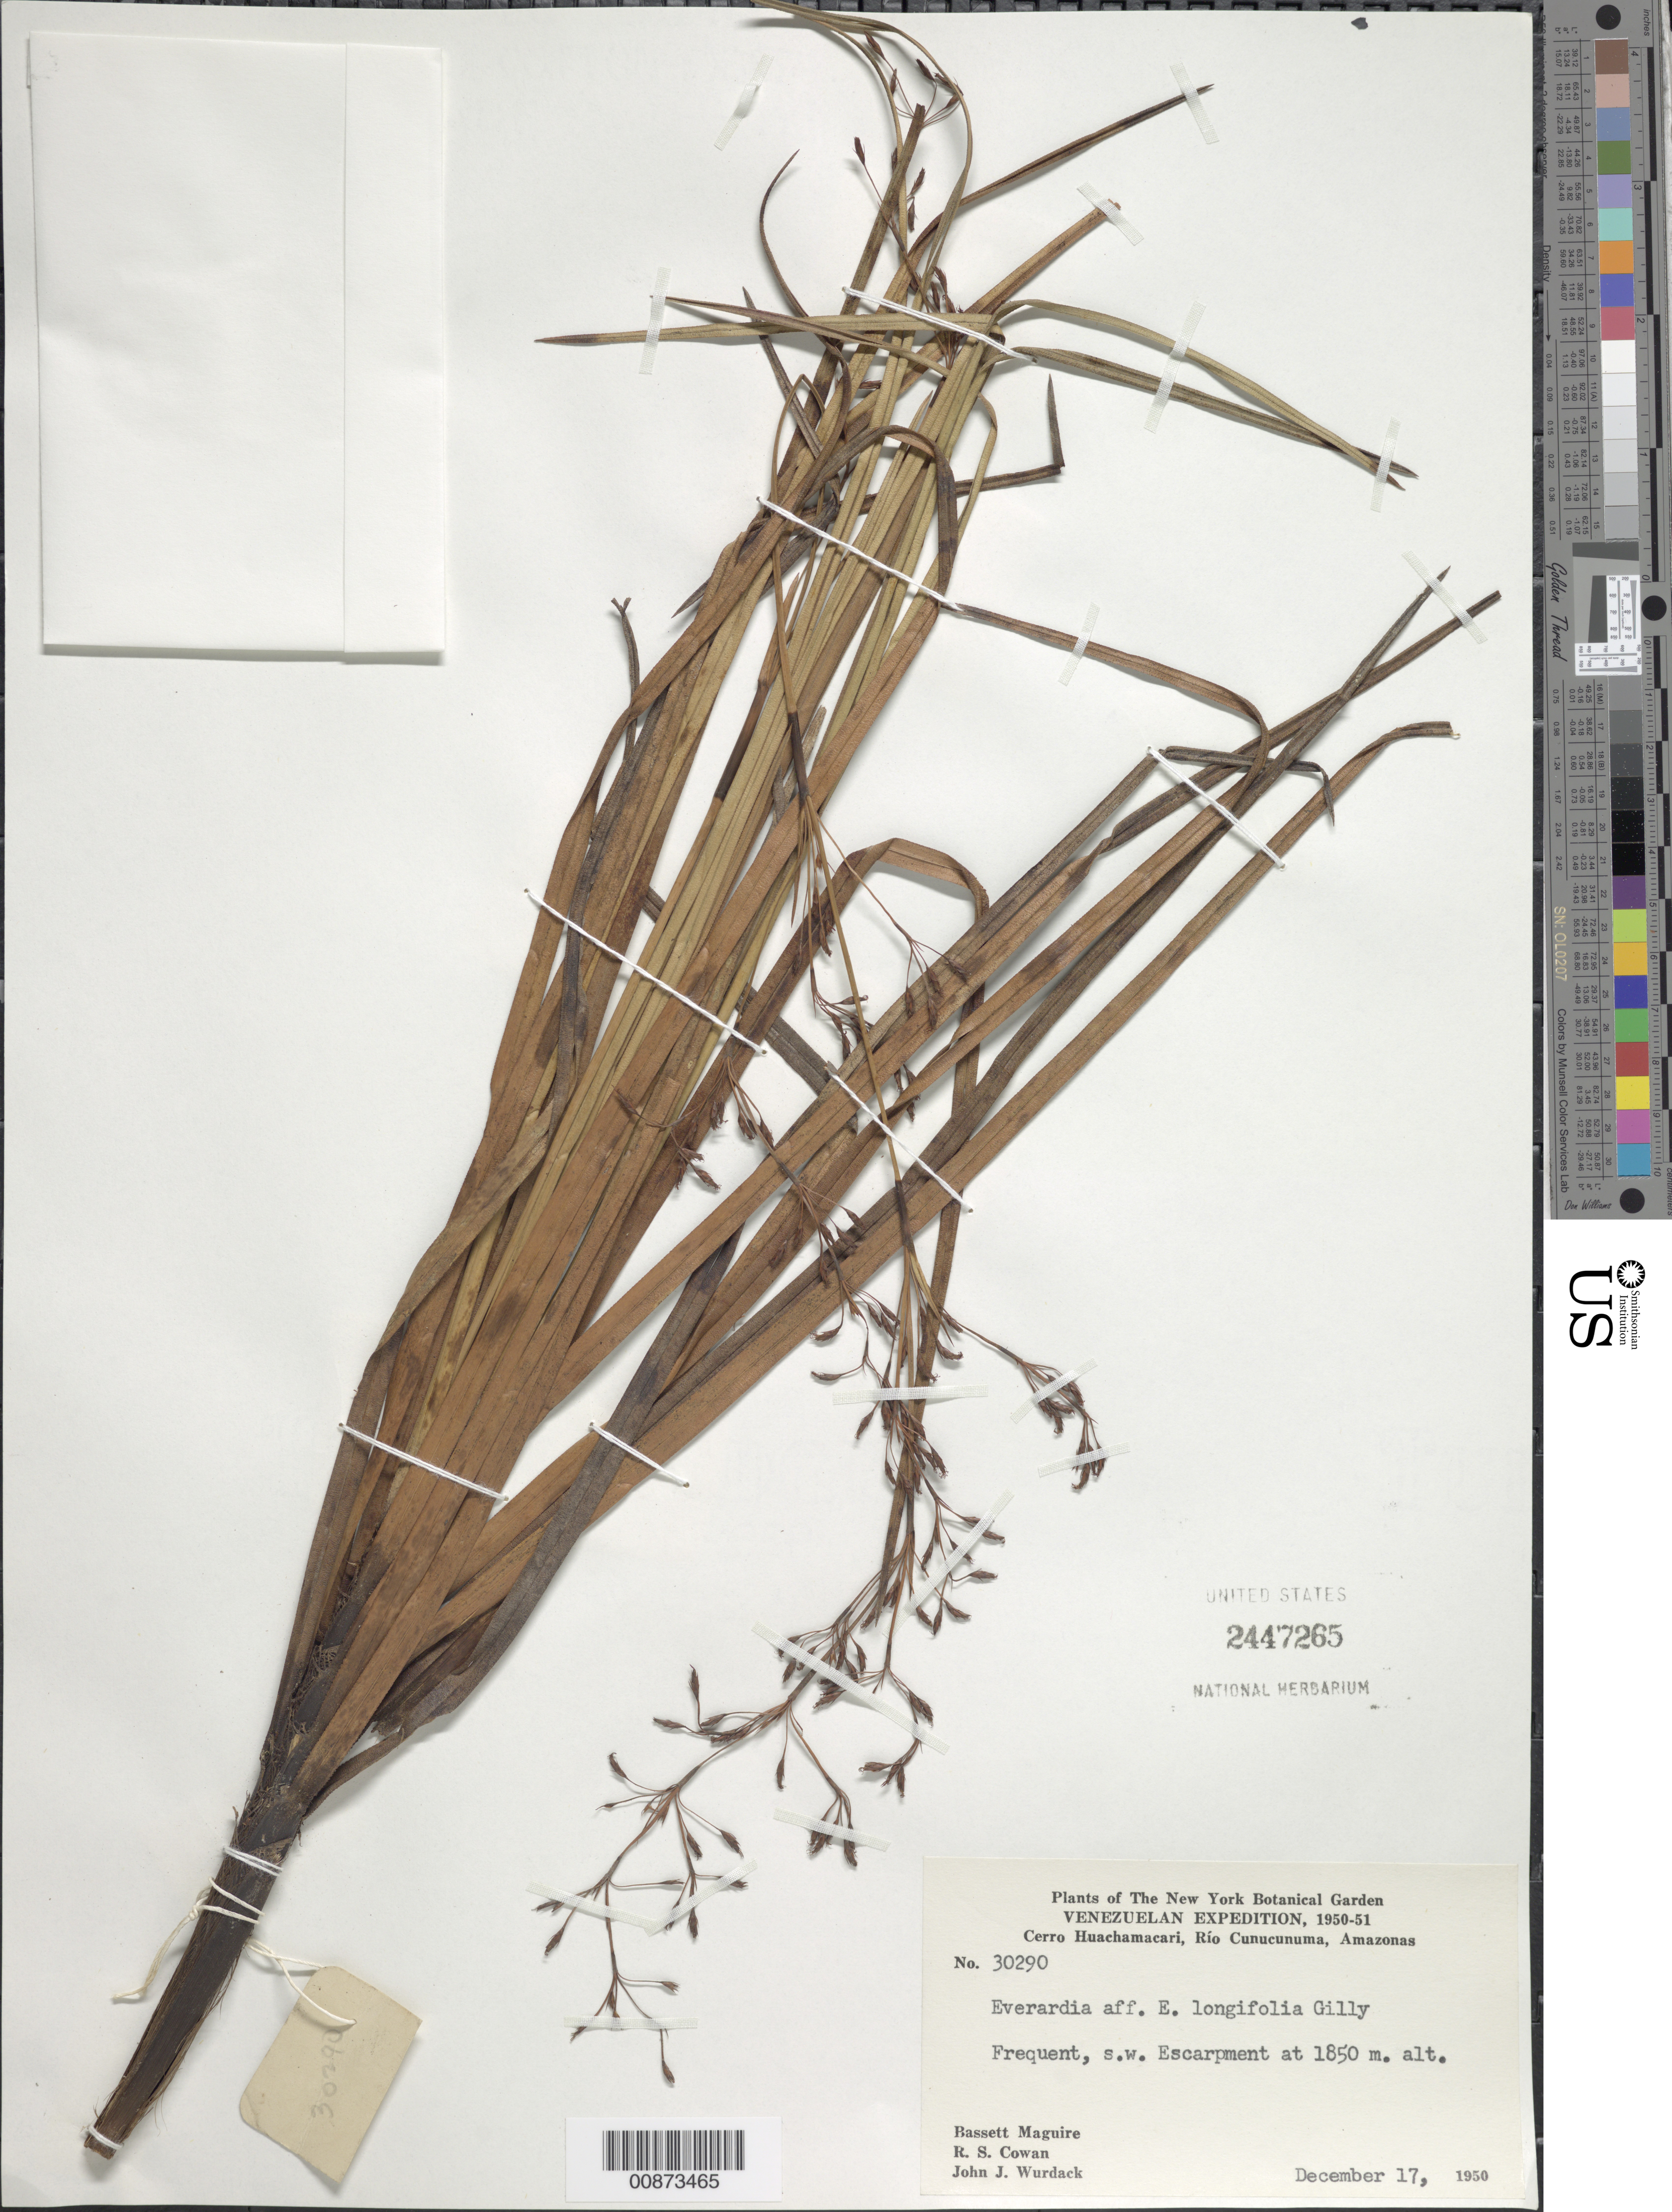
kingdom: Plantae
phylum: Tracheophyta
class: Liliopsida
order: Poales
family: Cyperaceae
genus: Cephalocarpus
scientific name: Cephalocarpus montanus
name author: (Ridley) S.M. Costa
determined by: Strong, Mark T., (BOT), Smithsonian Institution - National Museum of Natural History (UNITED STATES)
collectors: B. Maguire, R. S. Cowan & J. J. Wurdack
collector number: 30290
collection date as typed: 17-Dec-50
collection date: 1950-12-17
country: Venezuela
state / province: Amazonas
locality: Cerro Huachamacari, Río Cunucunuma, SW escarpment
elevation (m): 1850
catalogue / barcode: US 2447265